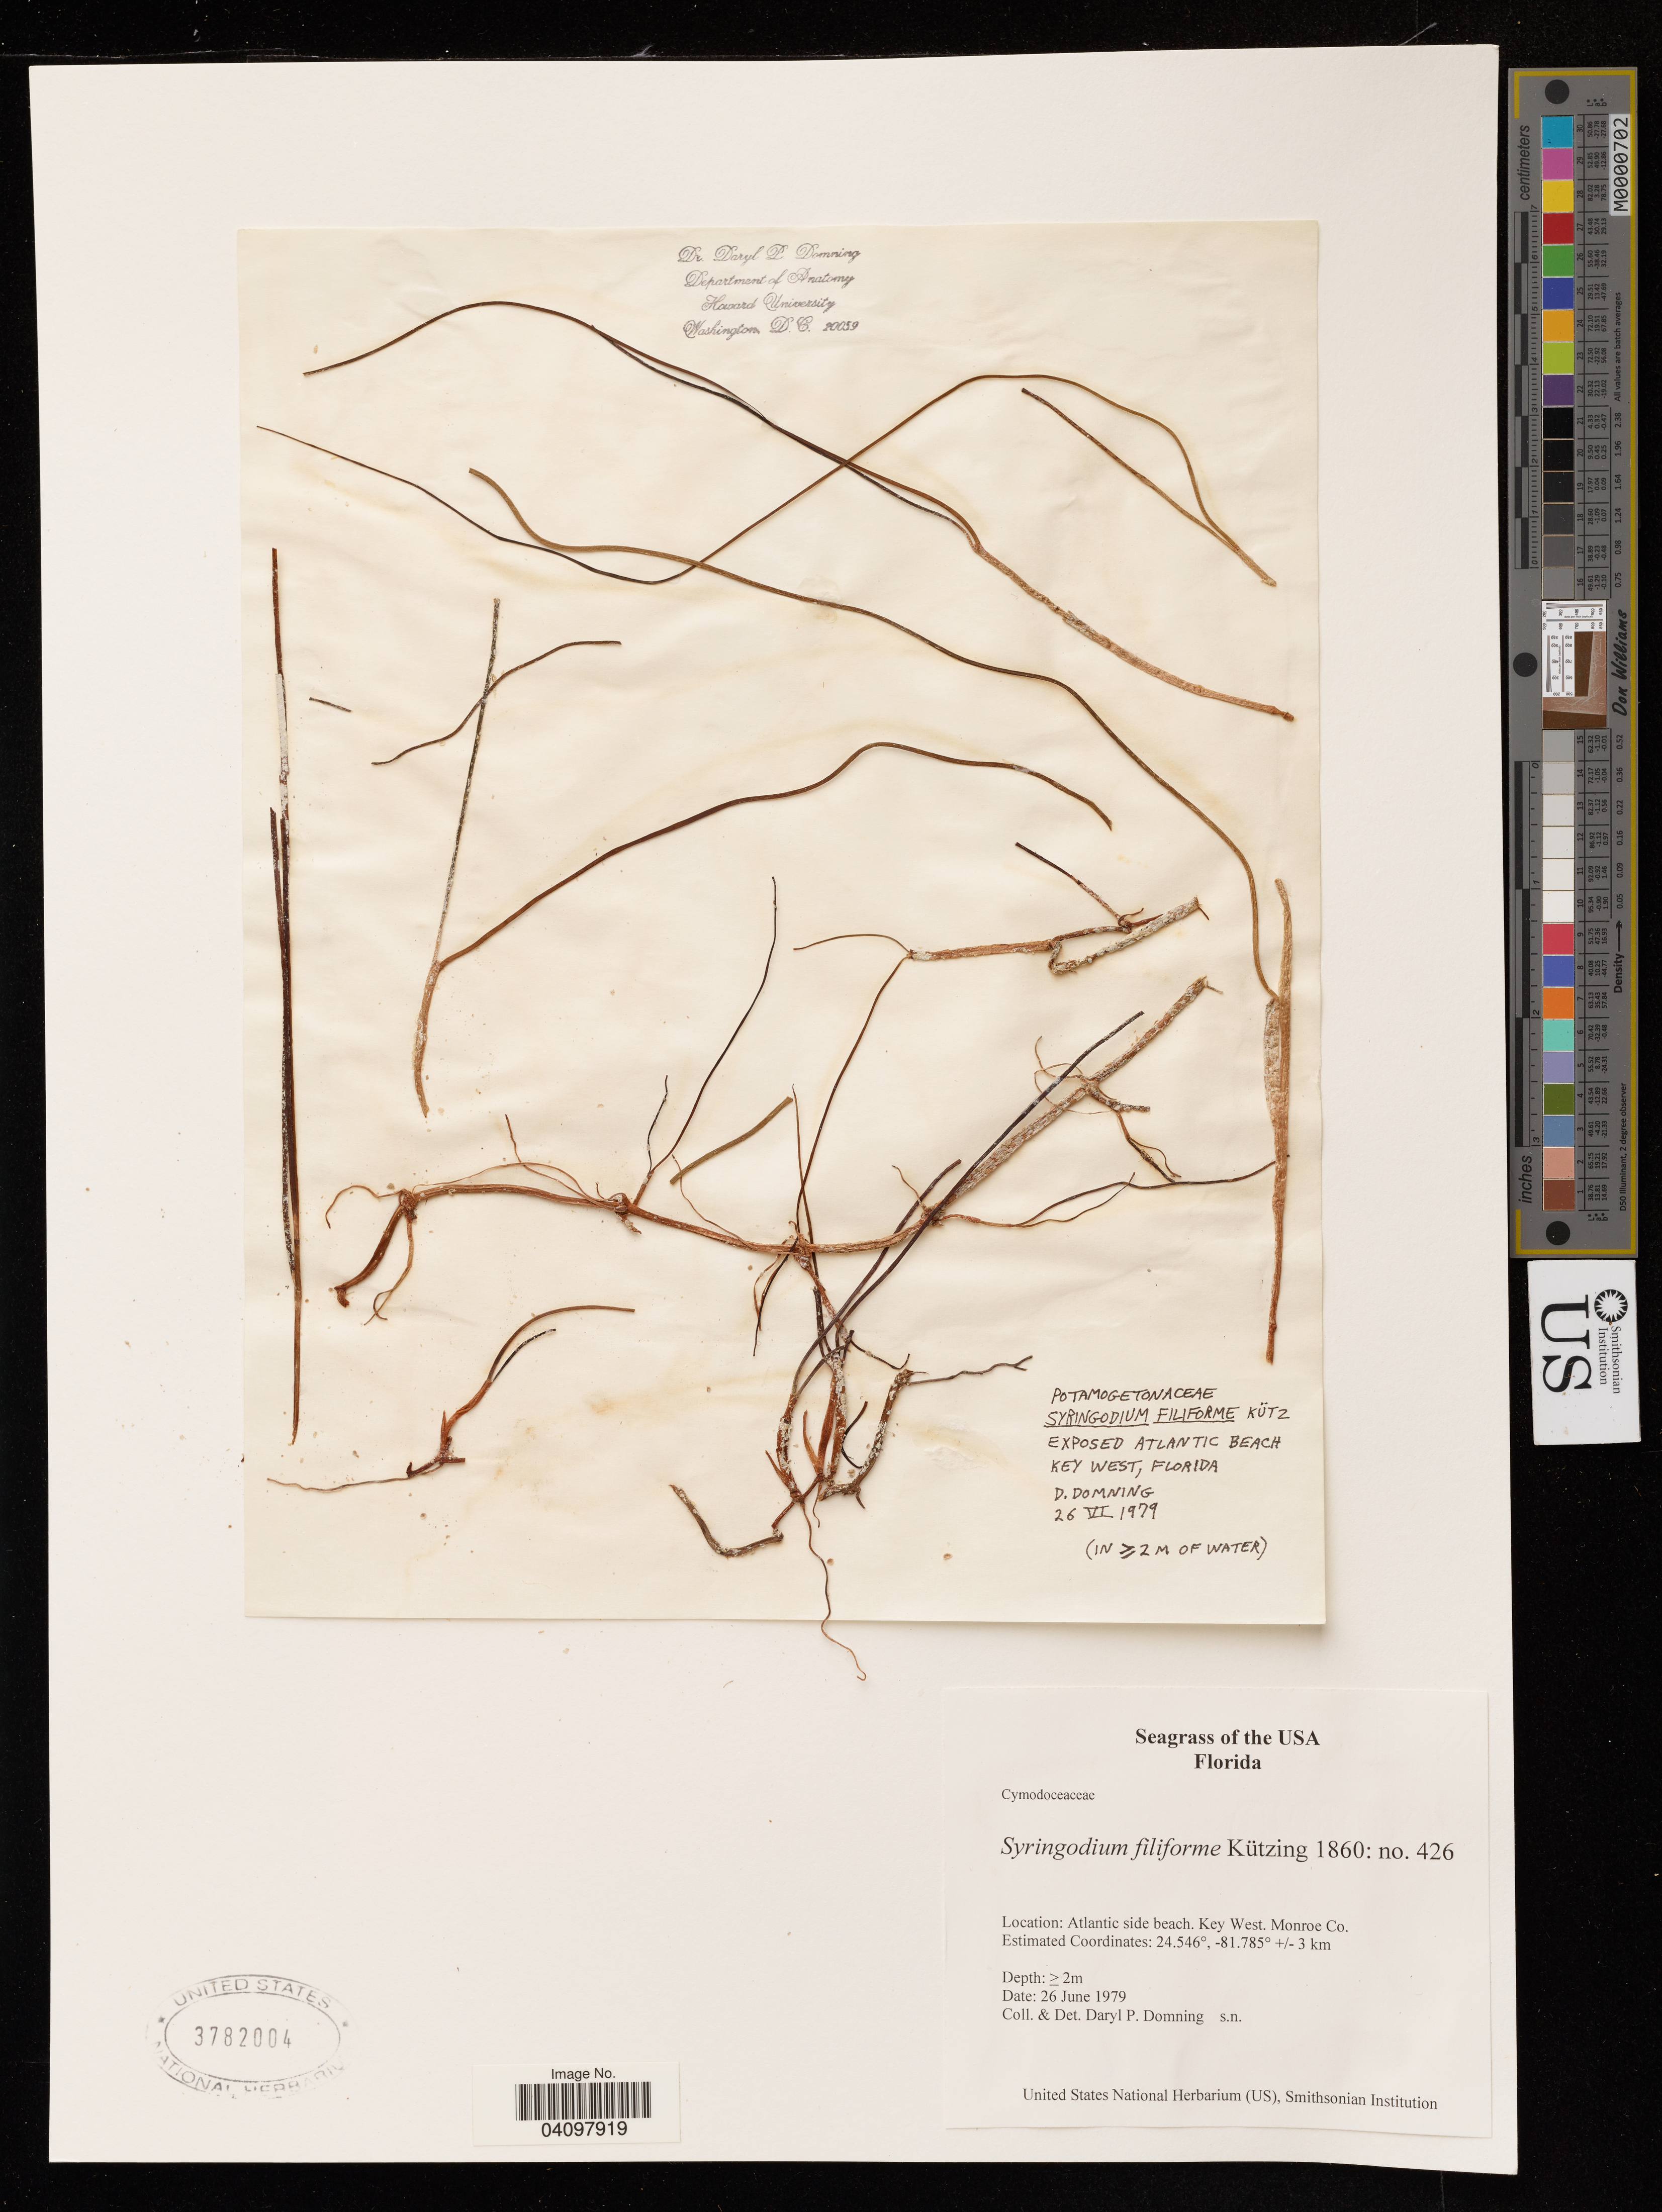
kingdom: Plantae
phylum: Tracheophyta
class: Liliopsida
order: Alismatales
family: Cymodoceaceae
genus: Syringodium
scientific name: Syringodium filiforme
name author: Kütz.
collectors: D. Domning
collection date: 1979-06-26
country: United States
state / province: Florida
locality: Atlantic side beach. Key West. Monroe Co. +/- 3 km.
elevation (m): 2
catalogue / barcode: US 3782004